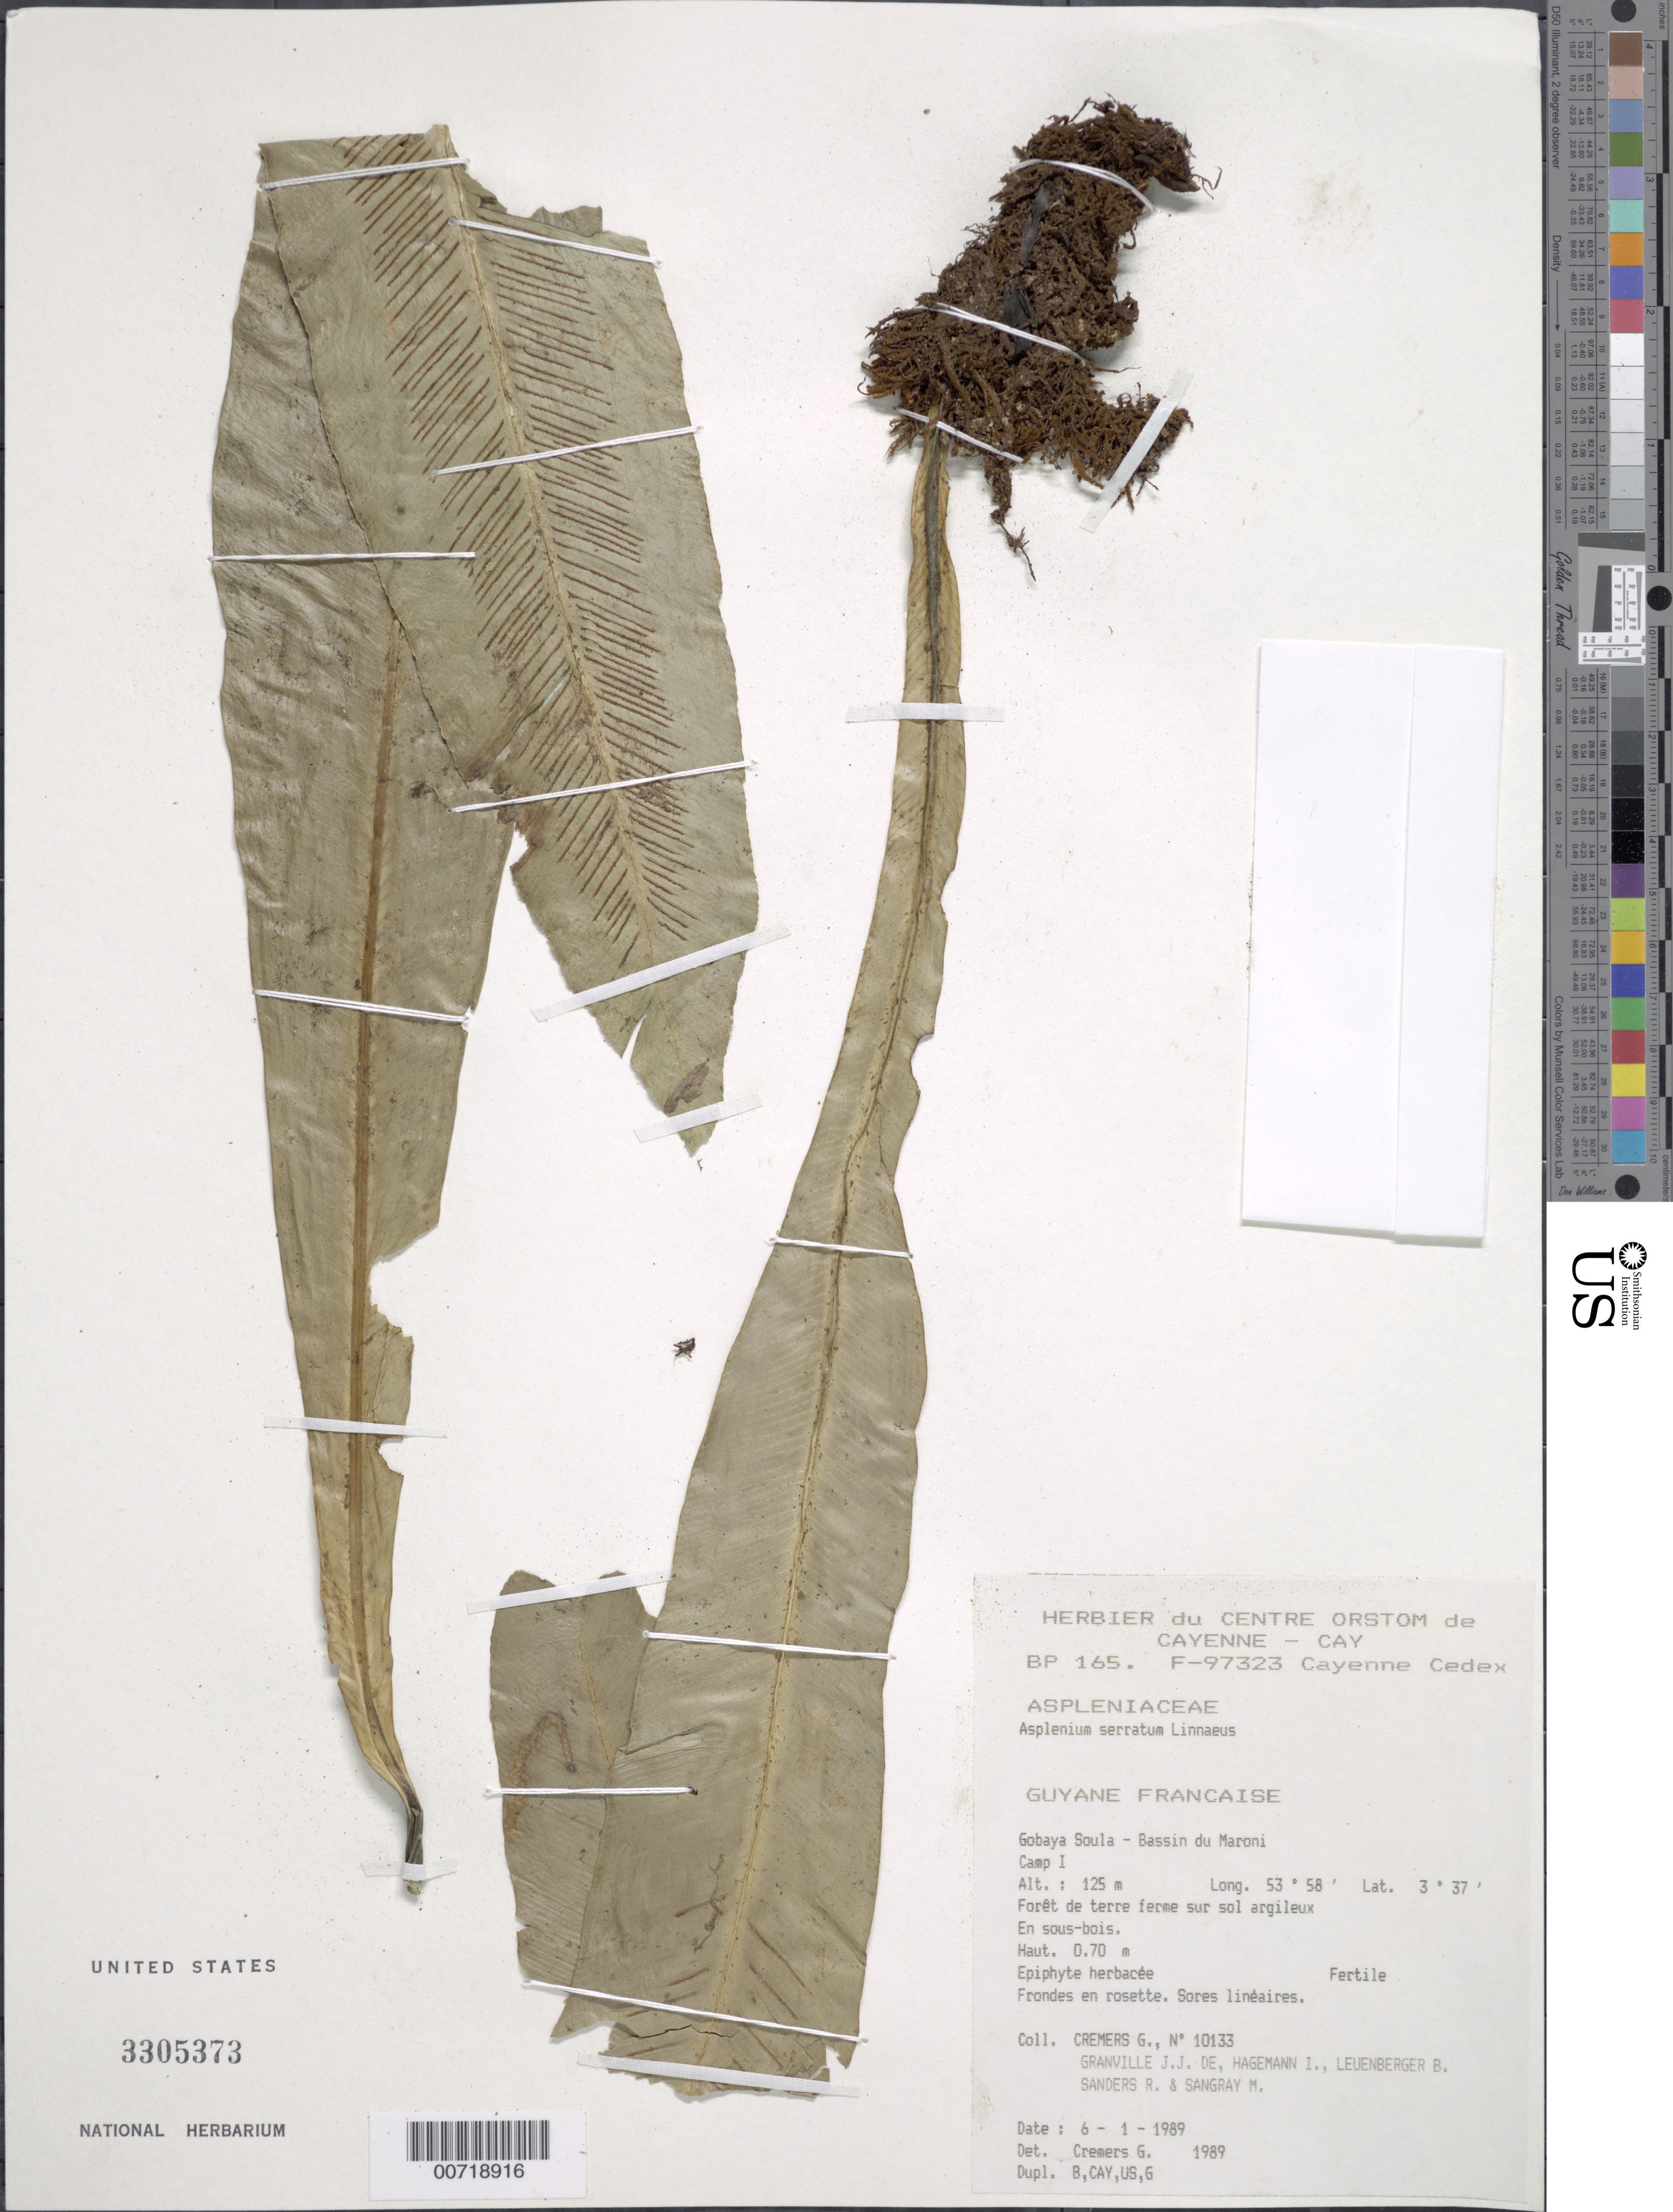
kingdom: Plantae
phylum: Tracheophyta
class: Polypodiopsida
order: Polypodiales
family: Aspleniaceae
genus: Asplenium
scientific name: Asplenium serratum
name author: L.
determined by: Cremers, Georges A.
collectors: G. Cremers et al.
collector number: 10133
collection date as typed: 6-Jan-89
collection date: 1989-01-06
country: French Guiana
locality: Gobaya Soula, Bassin du Maroni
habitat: Forest on terra firma, clay soil; bright understory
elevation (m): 125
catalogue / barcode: US 3305373